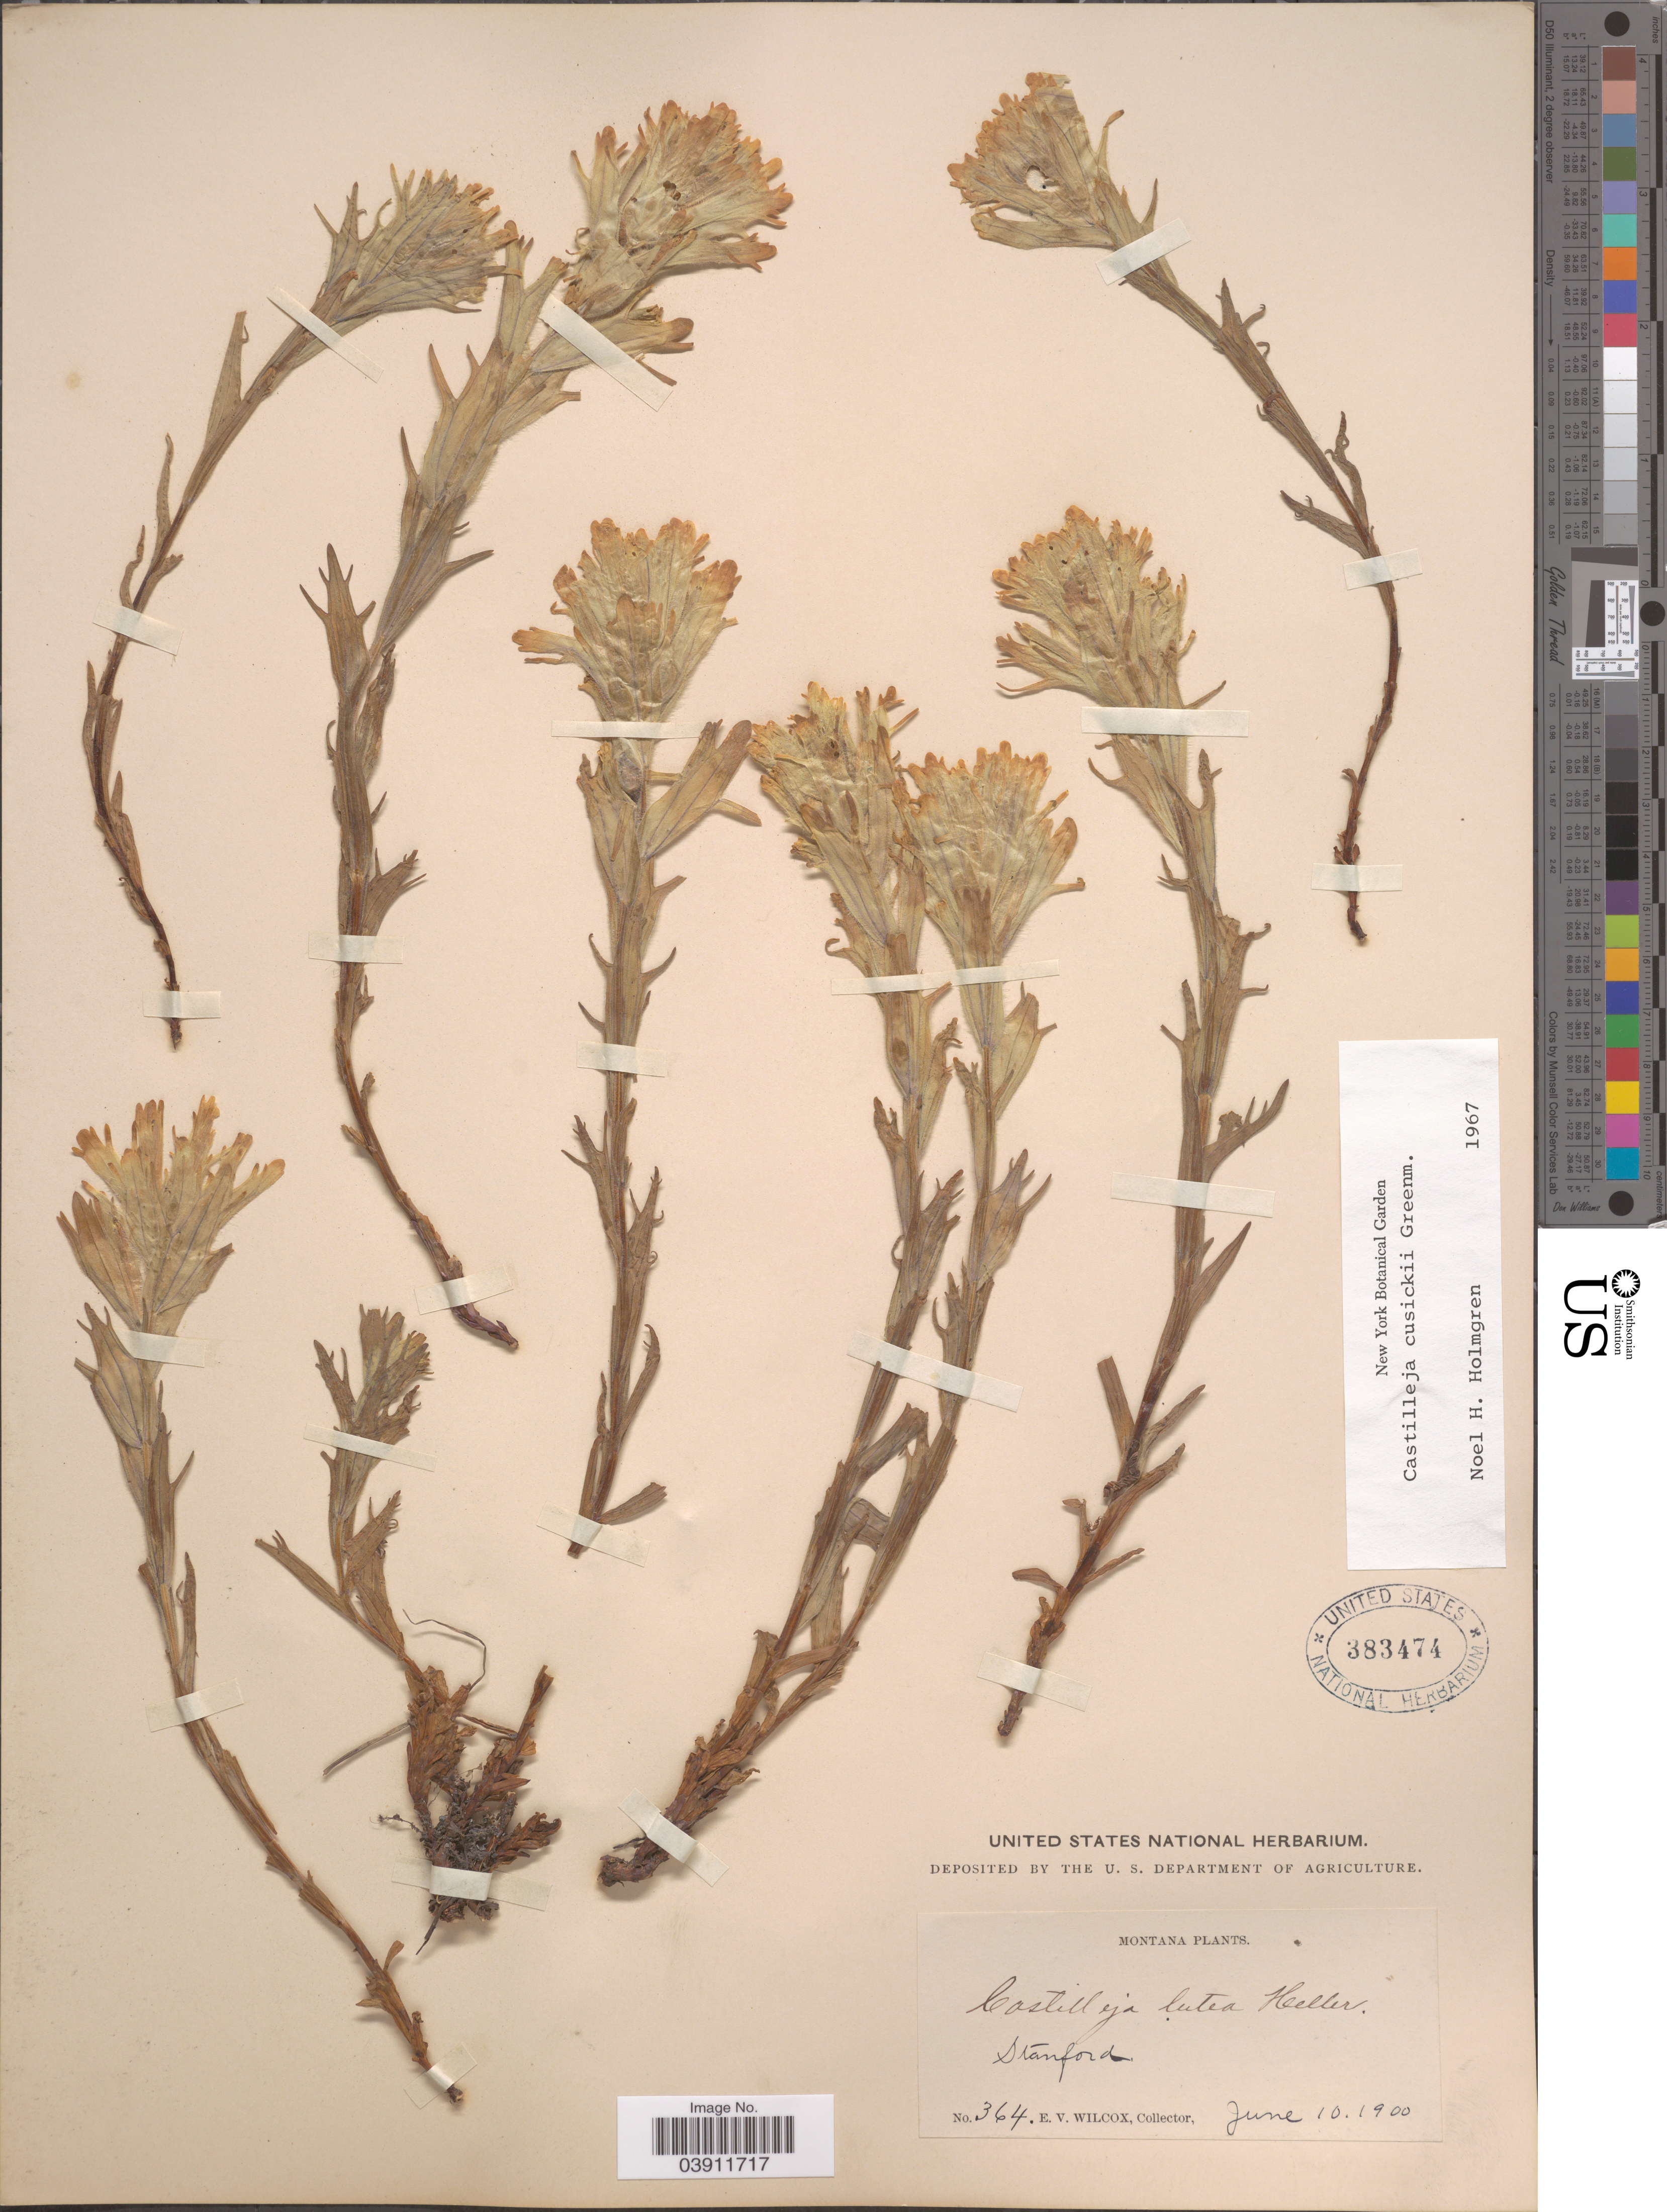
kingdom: Plantae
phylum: Tracheophyta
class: Magnoliopsida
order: Lamiales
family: Orobanchaceae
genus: Castilleja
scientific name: Castilleja cusickii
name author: Greenm.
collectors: E. V. Wilcox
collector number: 364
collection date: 1900-06-10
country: United States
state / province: Montana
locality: Stanford.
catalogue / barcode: US 383474